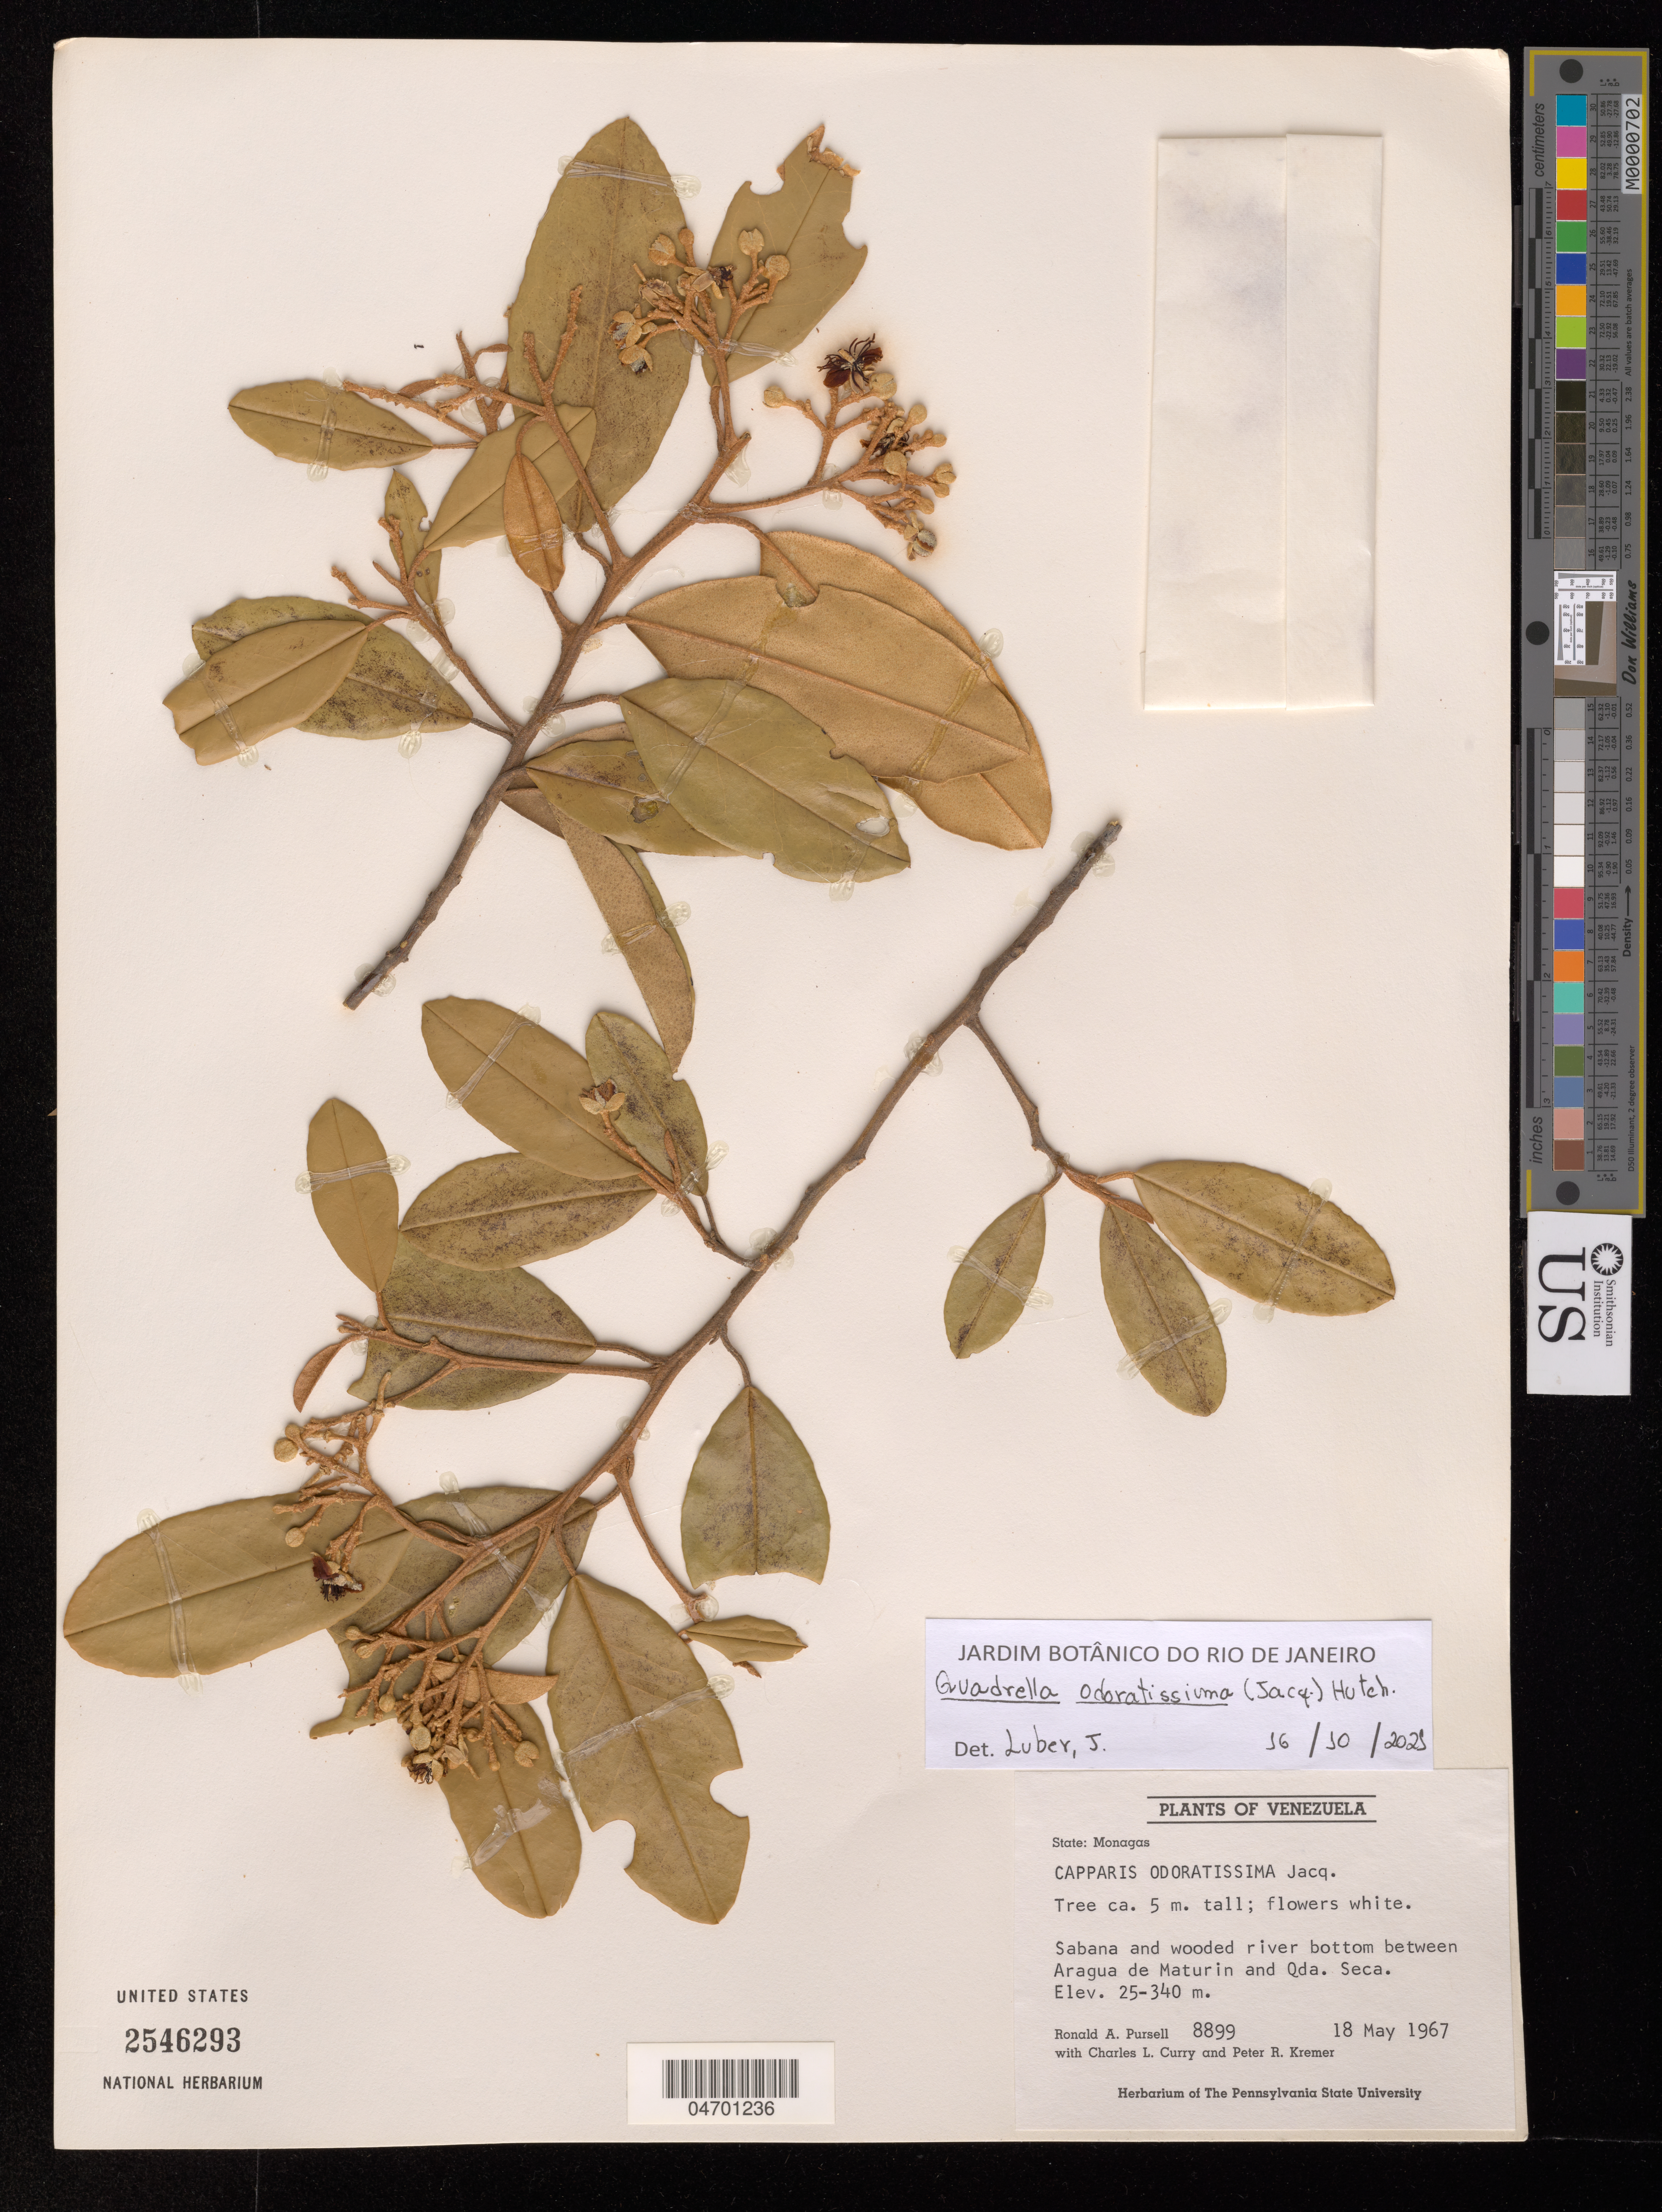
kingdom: Plantae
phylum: Tracheophyta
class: Magnoliopsida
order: Brassicales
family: Capparaceae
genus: Quadrella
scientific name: Quadrella odoratissima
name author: (Jacq.) Hutch.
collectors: R. A. Pursell, C. L. Curry & P. R. Kremer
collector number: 8899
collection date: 1967-05-18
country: Venezuela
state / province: Monagas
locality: Sabana and wooded river bottom between Aragua de Maturin and Qda. Seca.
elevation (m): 25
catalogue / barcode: US 2546293